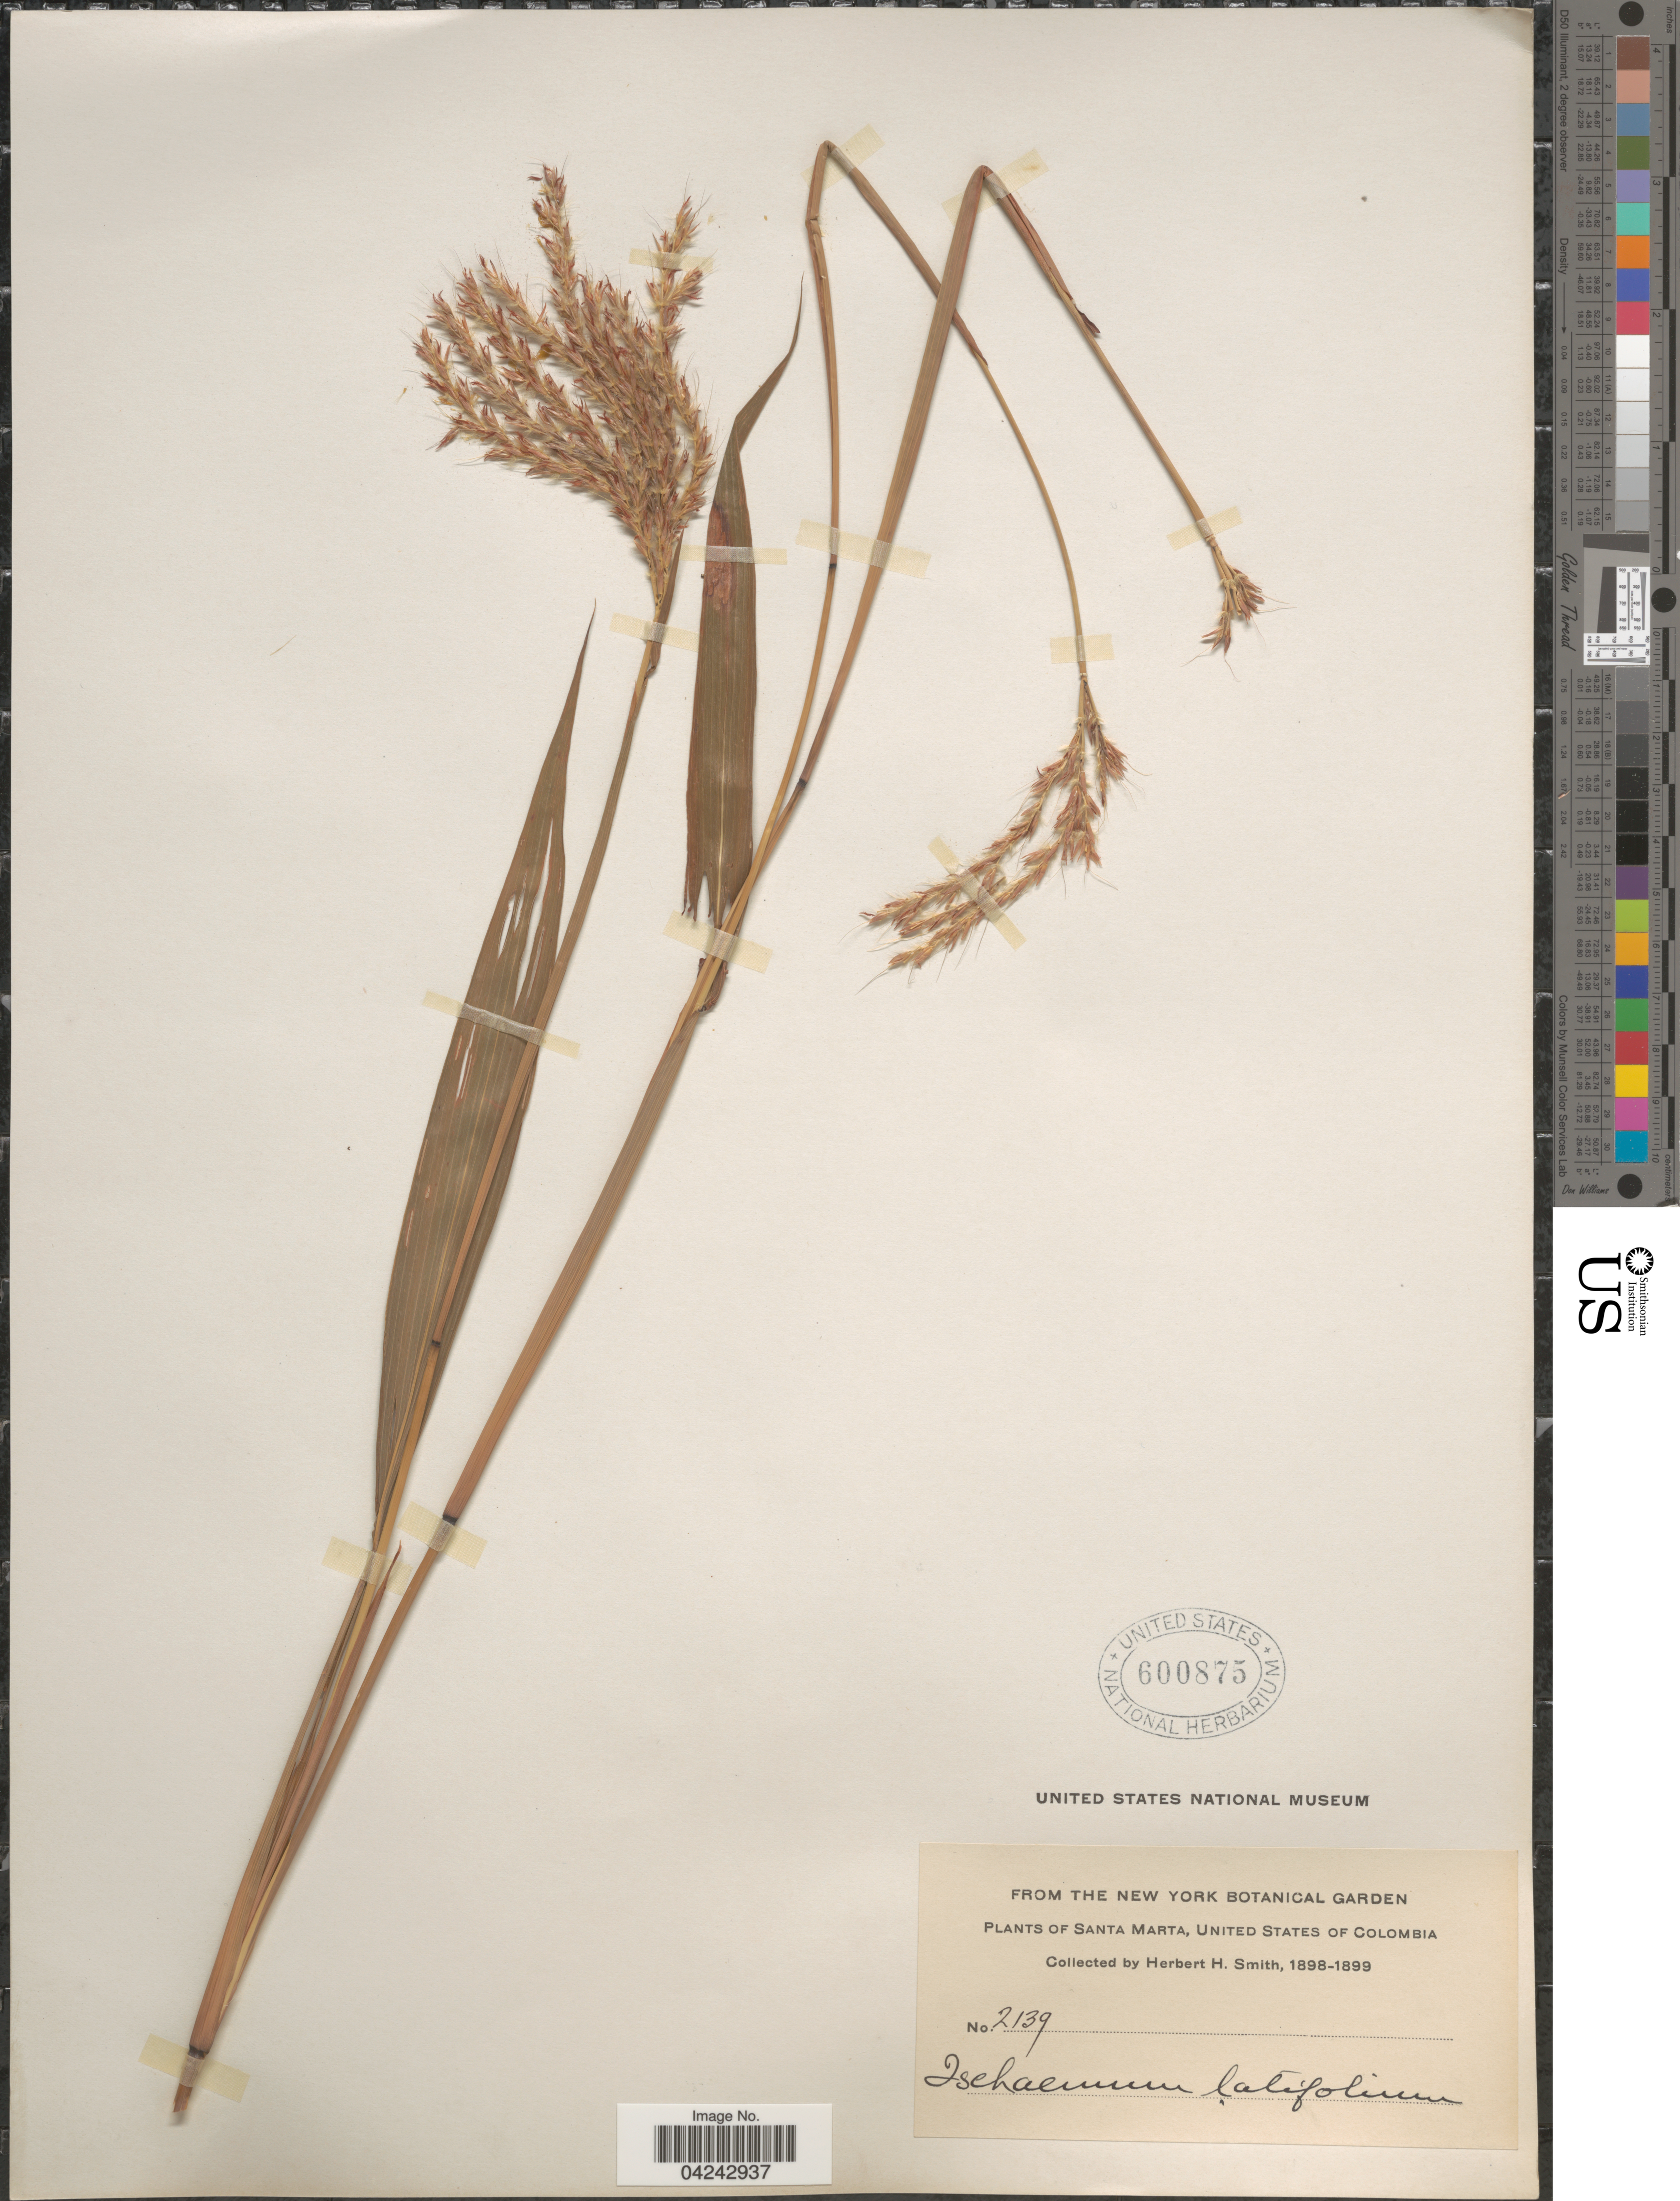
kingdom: Plantae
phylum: Tracheophyta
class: Liliopsida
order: Poales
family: Poaceae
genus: Ischaemum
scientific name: Ischaemum latifolium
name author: (Spreng.) Kunth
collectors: Herbert H. Smith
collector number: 2139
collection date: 1898/1899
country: Colombia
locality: Santa Marta, United States of Colombia.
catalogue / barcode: US 600875